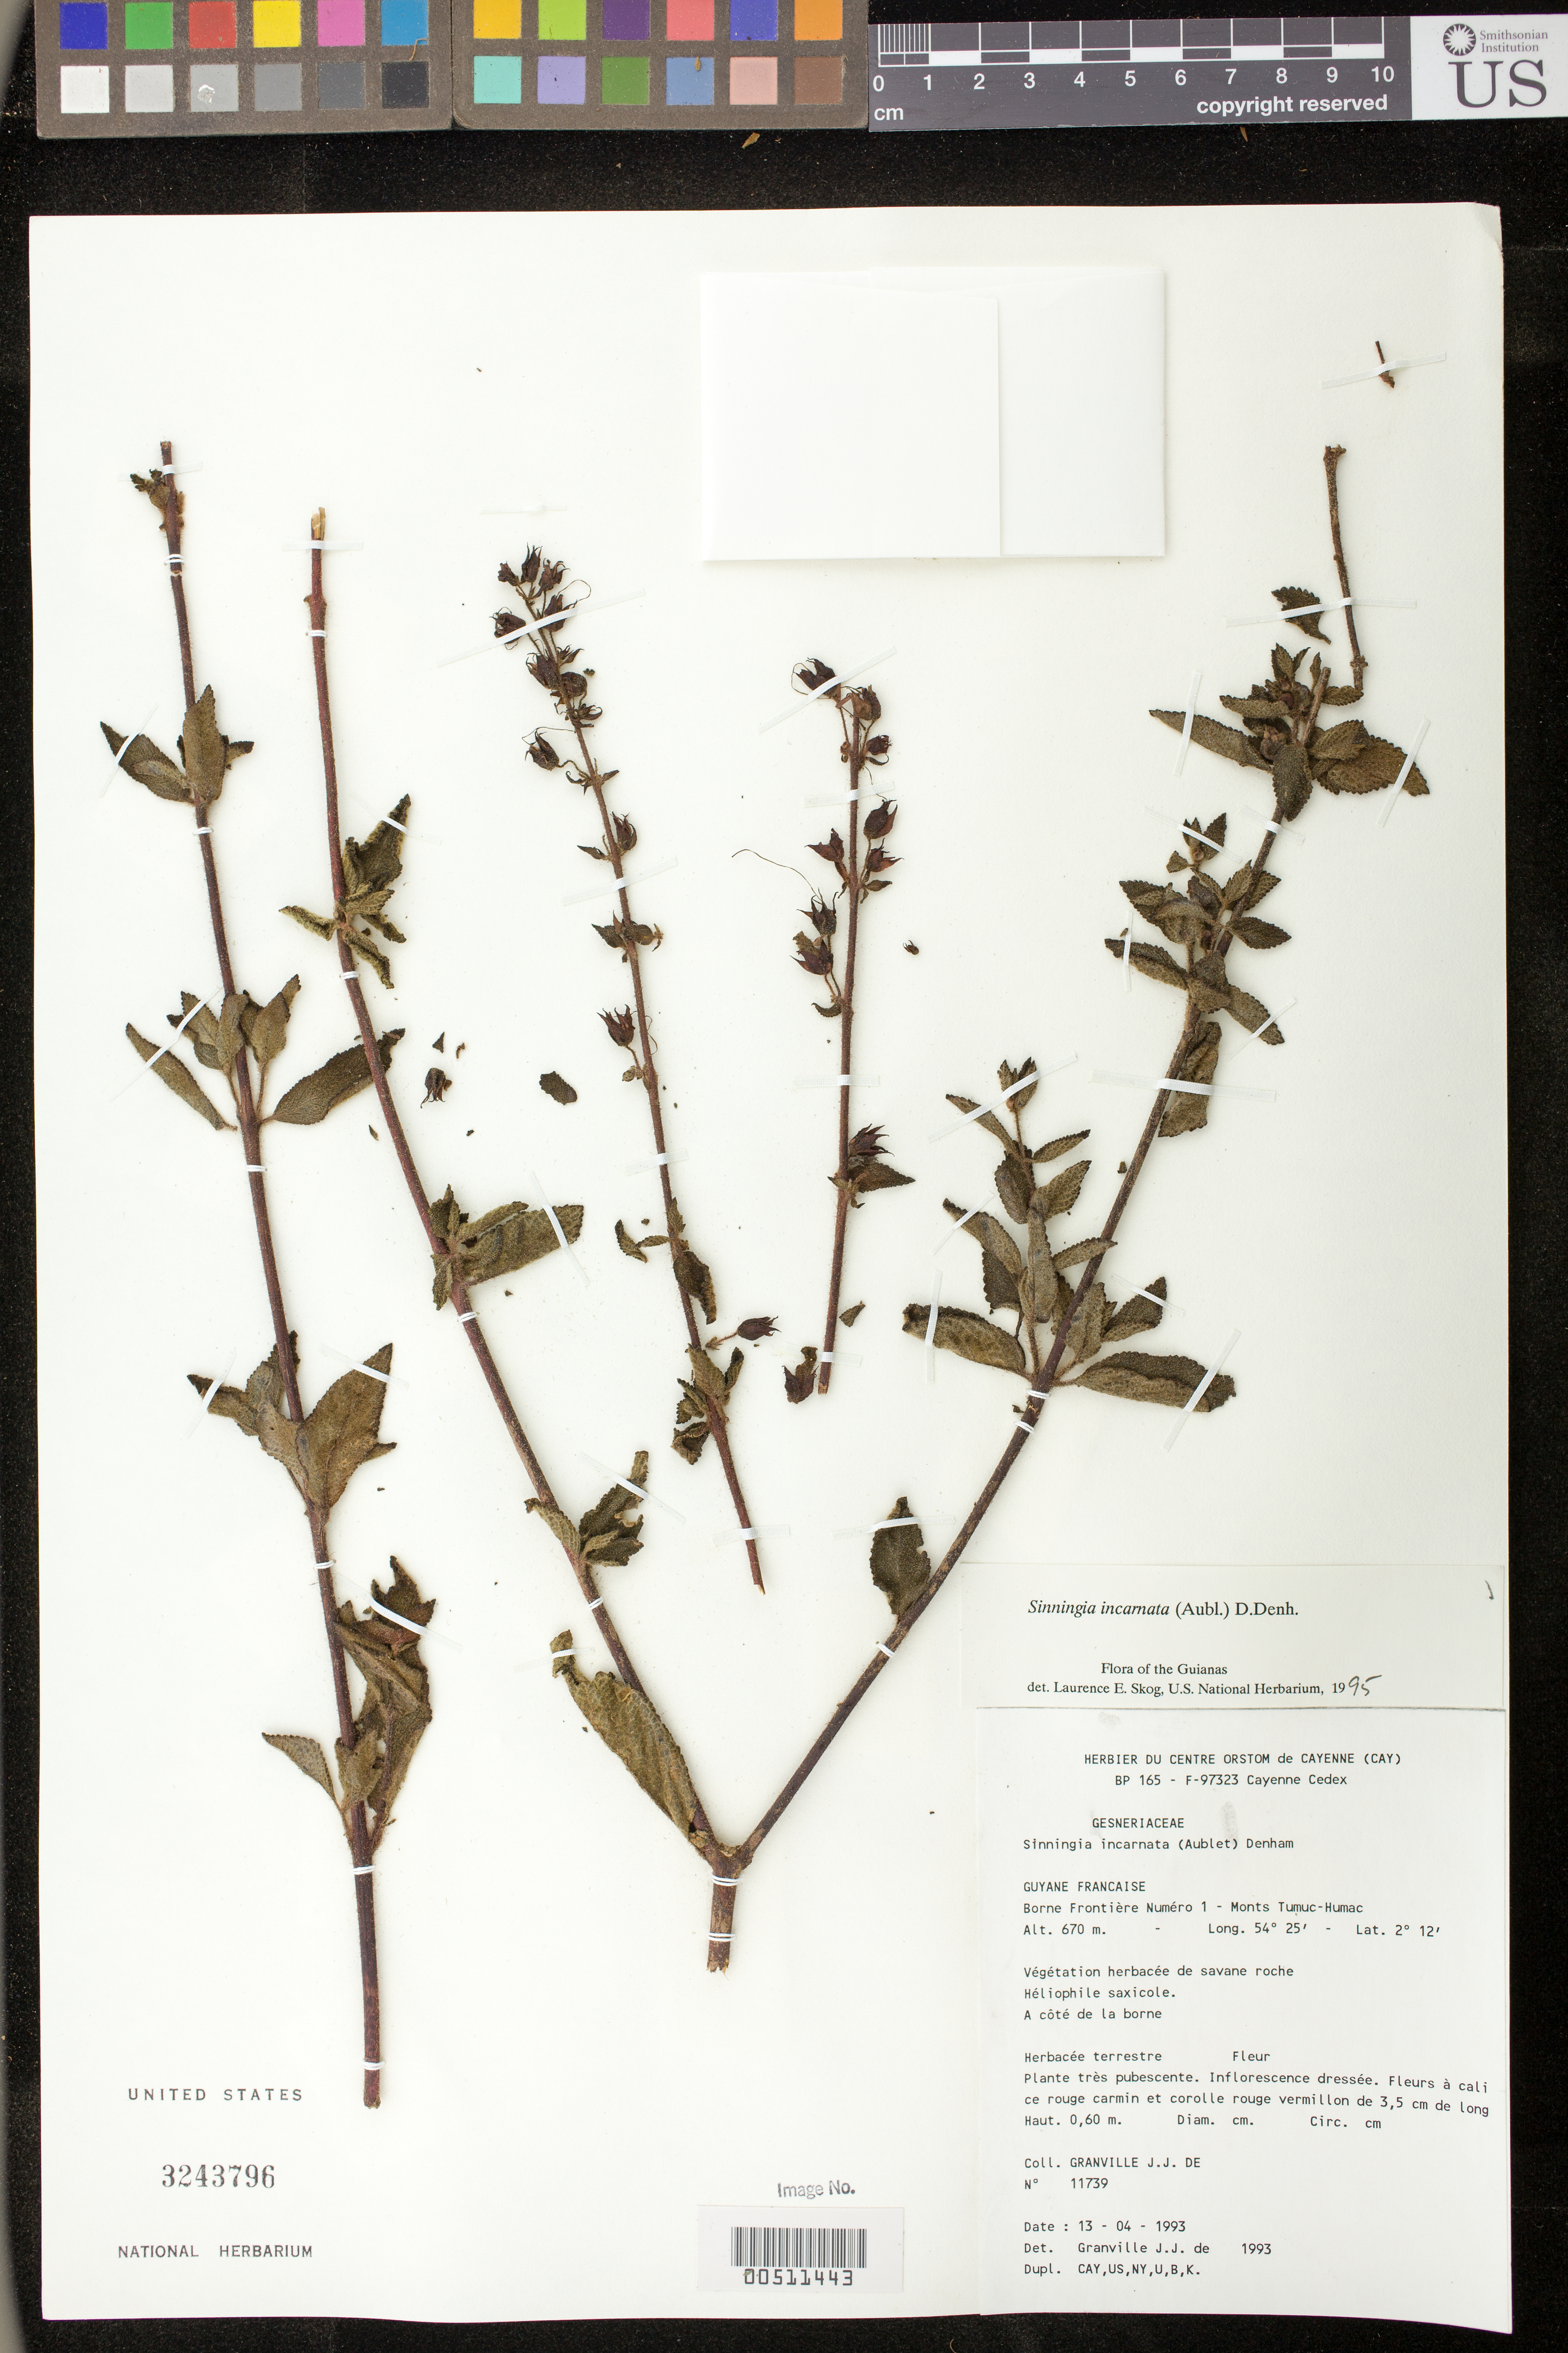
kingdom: Plantae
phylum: Tracheophyta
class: Magnoliopsida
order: Lamiales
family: Gesneriaceae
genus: Sinningia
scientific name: Sinningia incarnata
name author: (Aubl.) D.L. Denham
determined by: Skog, Laurence E.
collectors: J.-J. de Granville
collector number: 11739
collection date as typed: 13 Apr 1992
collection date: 1992-04-13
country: French Guiana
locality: Borne Frontière Numéro 1 - Monts Tumuc-Humac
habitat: Végétation herbacée de savane roche; héliphile saxicole; a côté de la borne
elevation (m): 670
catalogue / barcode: US 3243796